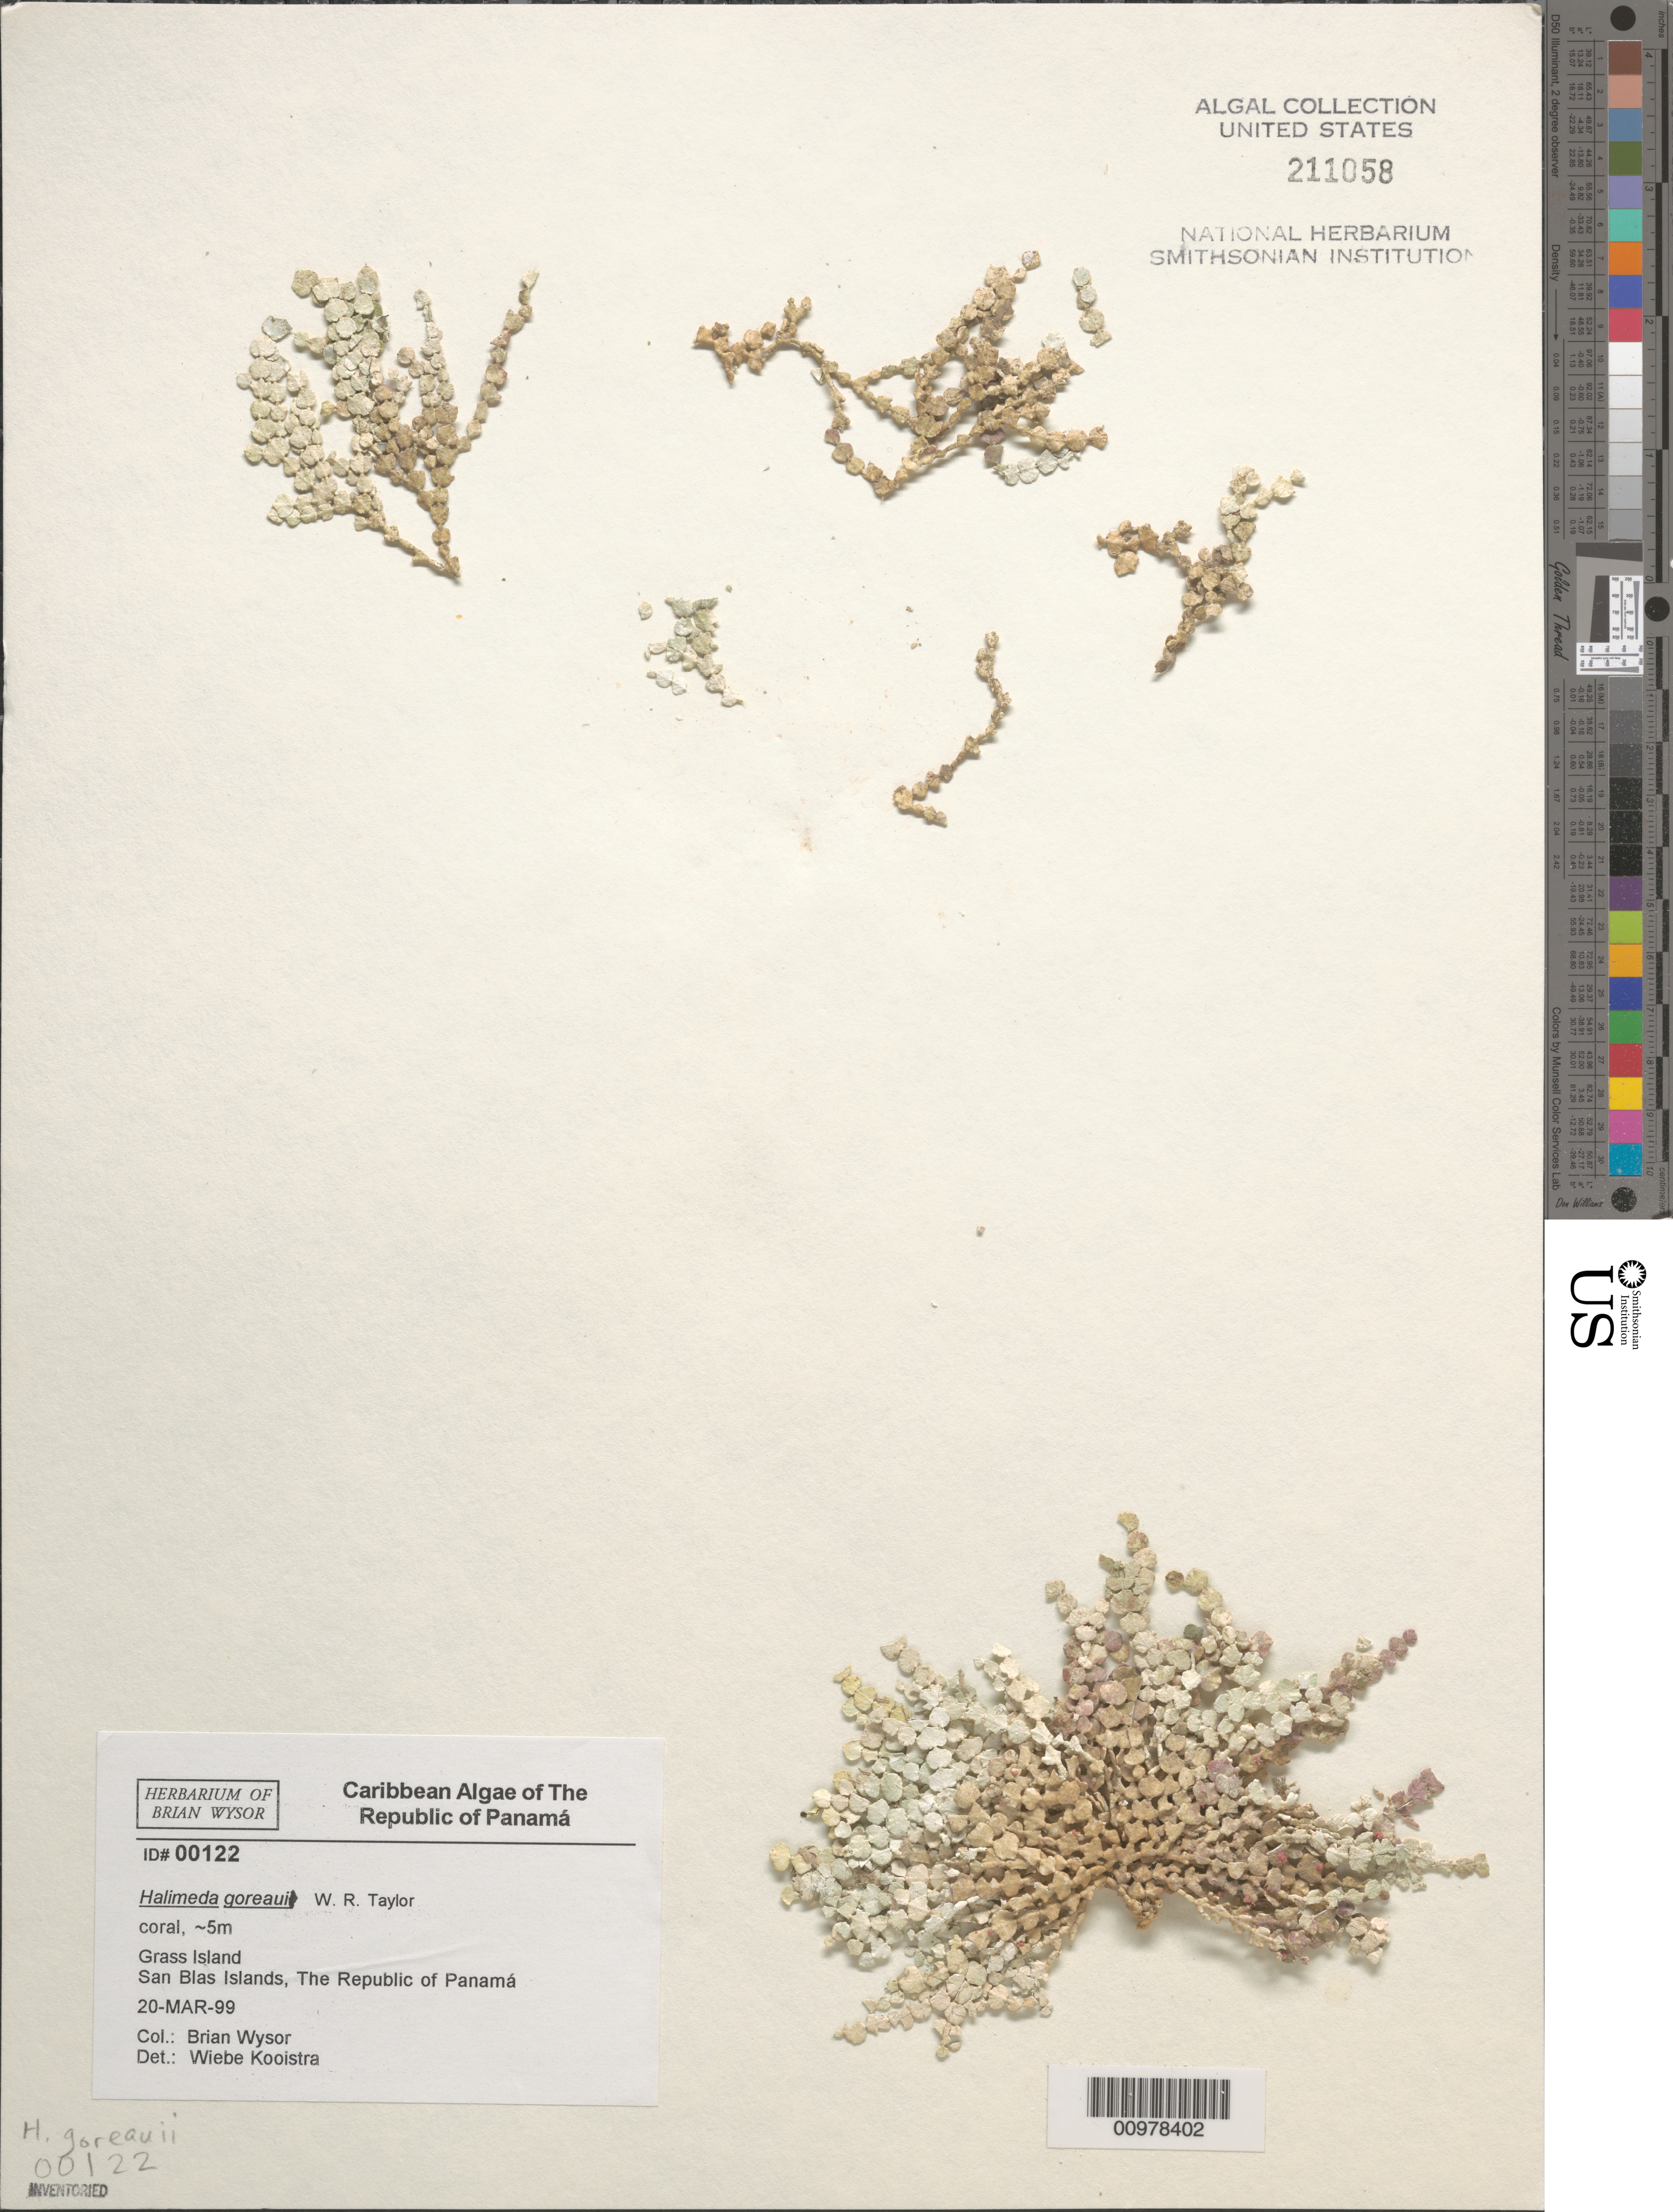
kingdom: Plantae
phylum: Chlorophyta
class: Ulvophyceae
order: Bryopsidales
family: Halimedaceae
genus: Halimeda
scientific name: Halimeda goreaui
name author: W.R. Taylor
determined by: Kooistra, Wiebe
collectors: B. Wysor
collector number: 00122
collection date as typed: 20 Mar 1999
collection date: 1999-03-20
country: Panama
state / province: Kuna Yala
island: Grass Island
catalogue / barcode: US 211058